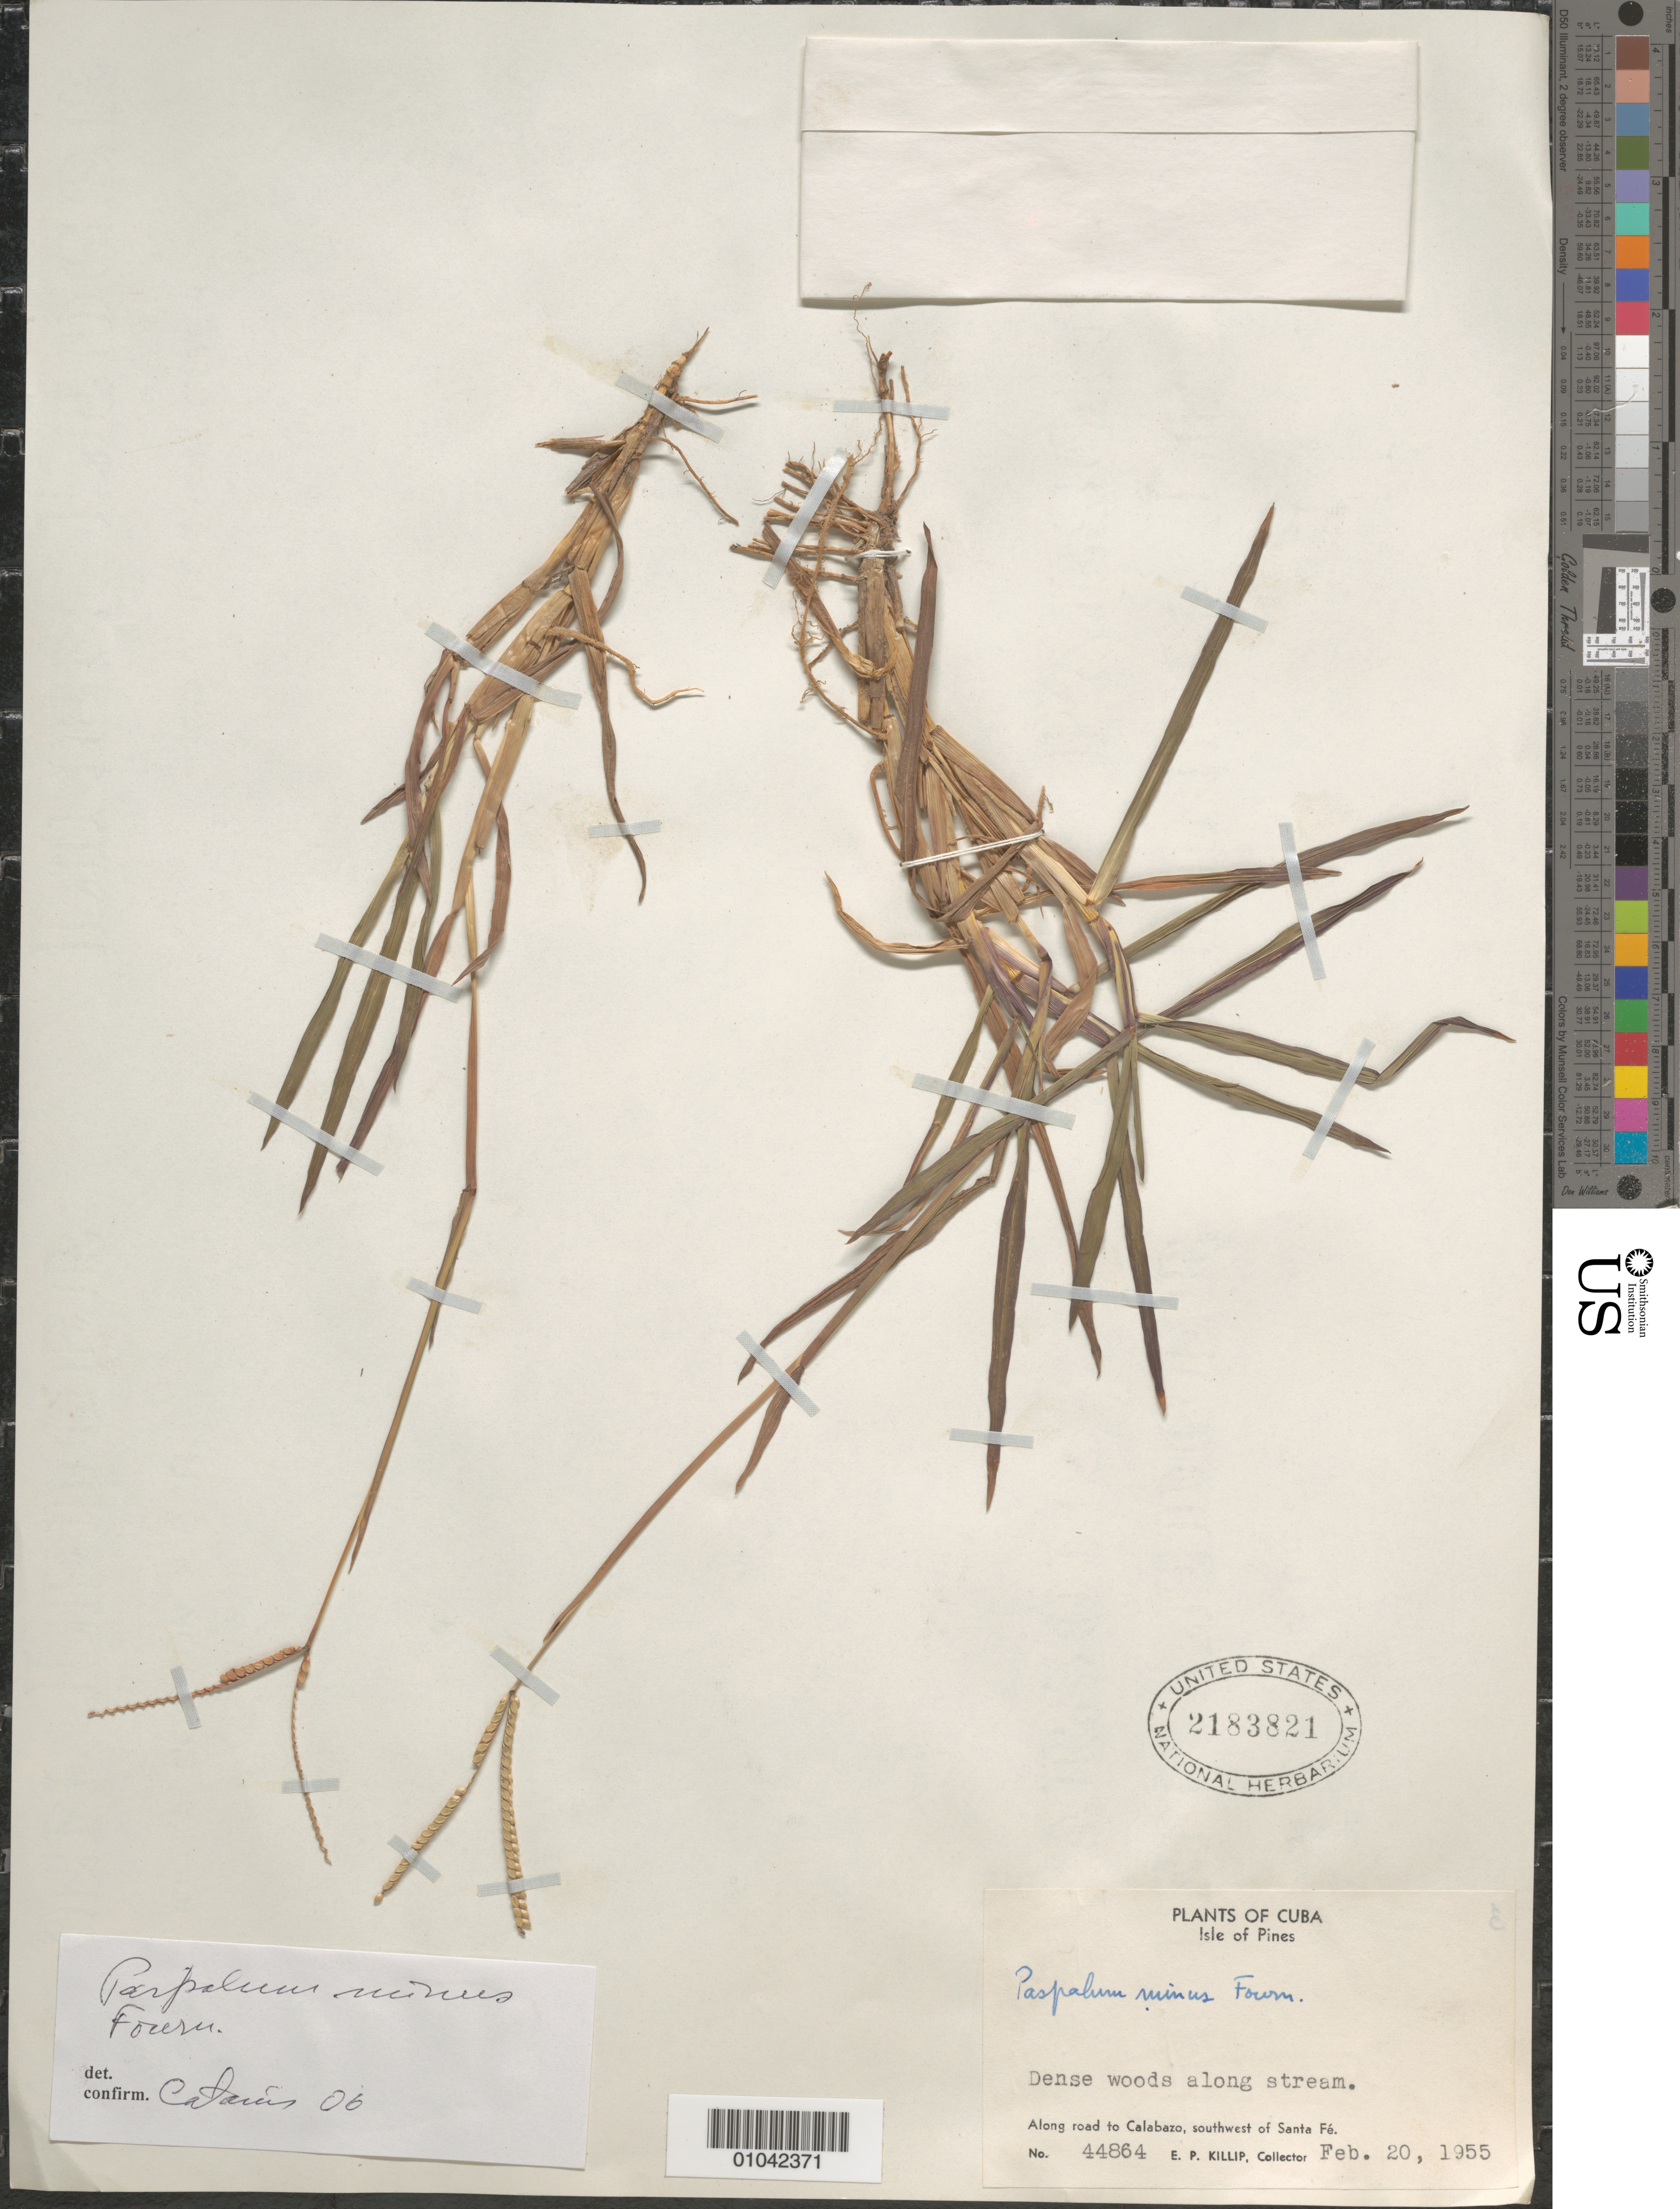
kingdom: Plantae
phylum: Tracheophyta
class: Liliopsida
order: Poales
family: Poaceae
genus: Paspalum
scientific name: Paspalum minus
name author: E. Fourn.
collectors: E. P. Killip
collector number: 44864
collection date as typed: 20 Feb 1955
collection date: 1955-02-20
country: Cuba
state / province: Isla de la Juventud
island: Isla de la Juventud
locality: [Isle of Pines], Along road to Calabazo, SW of Santa Fe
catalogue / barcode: US 2183821